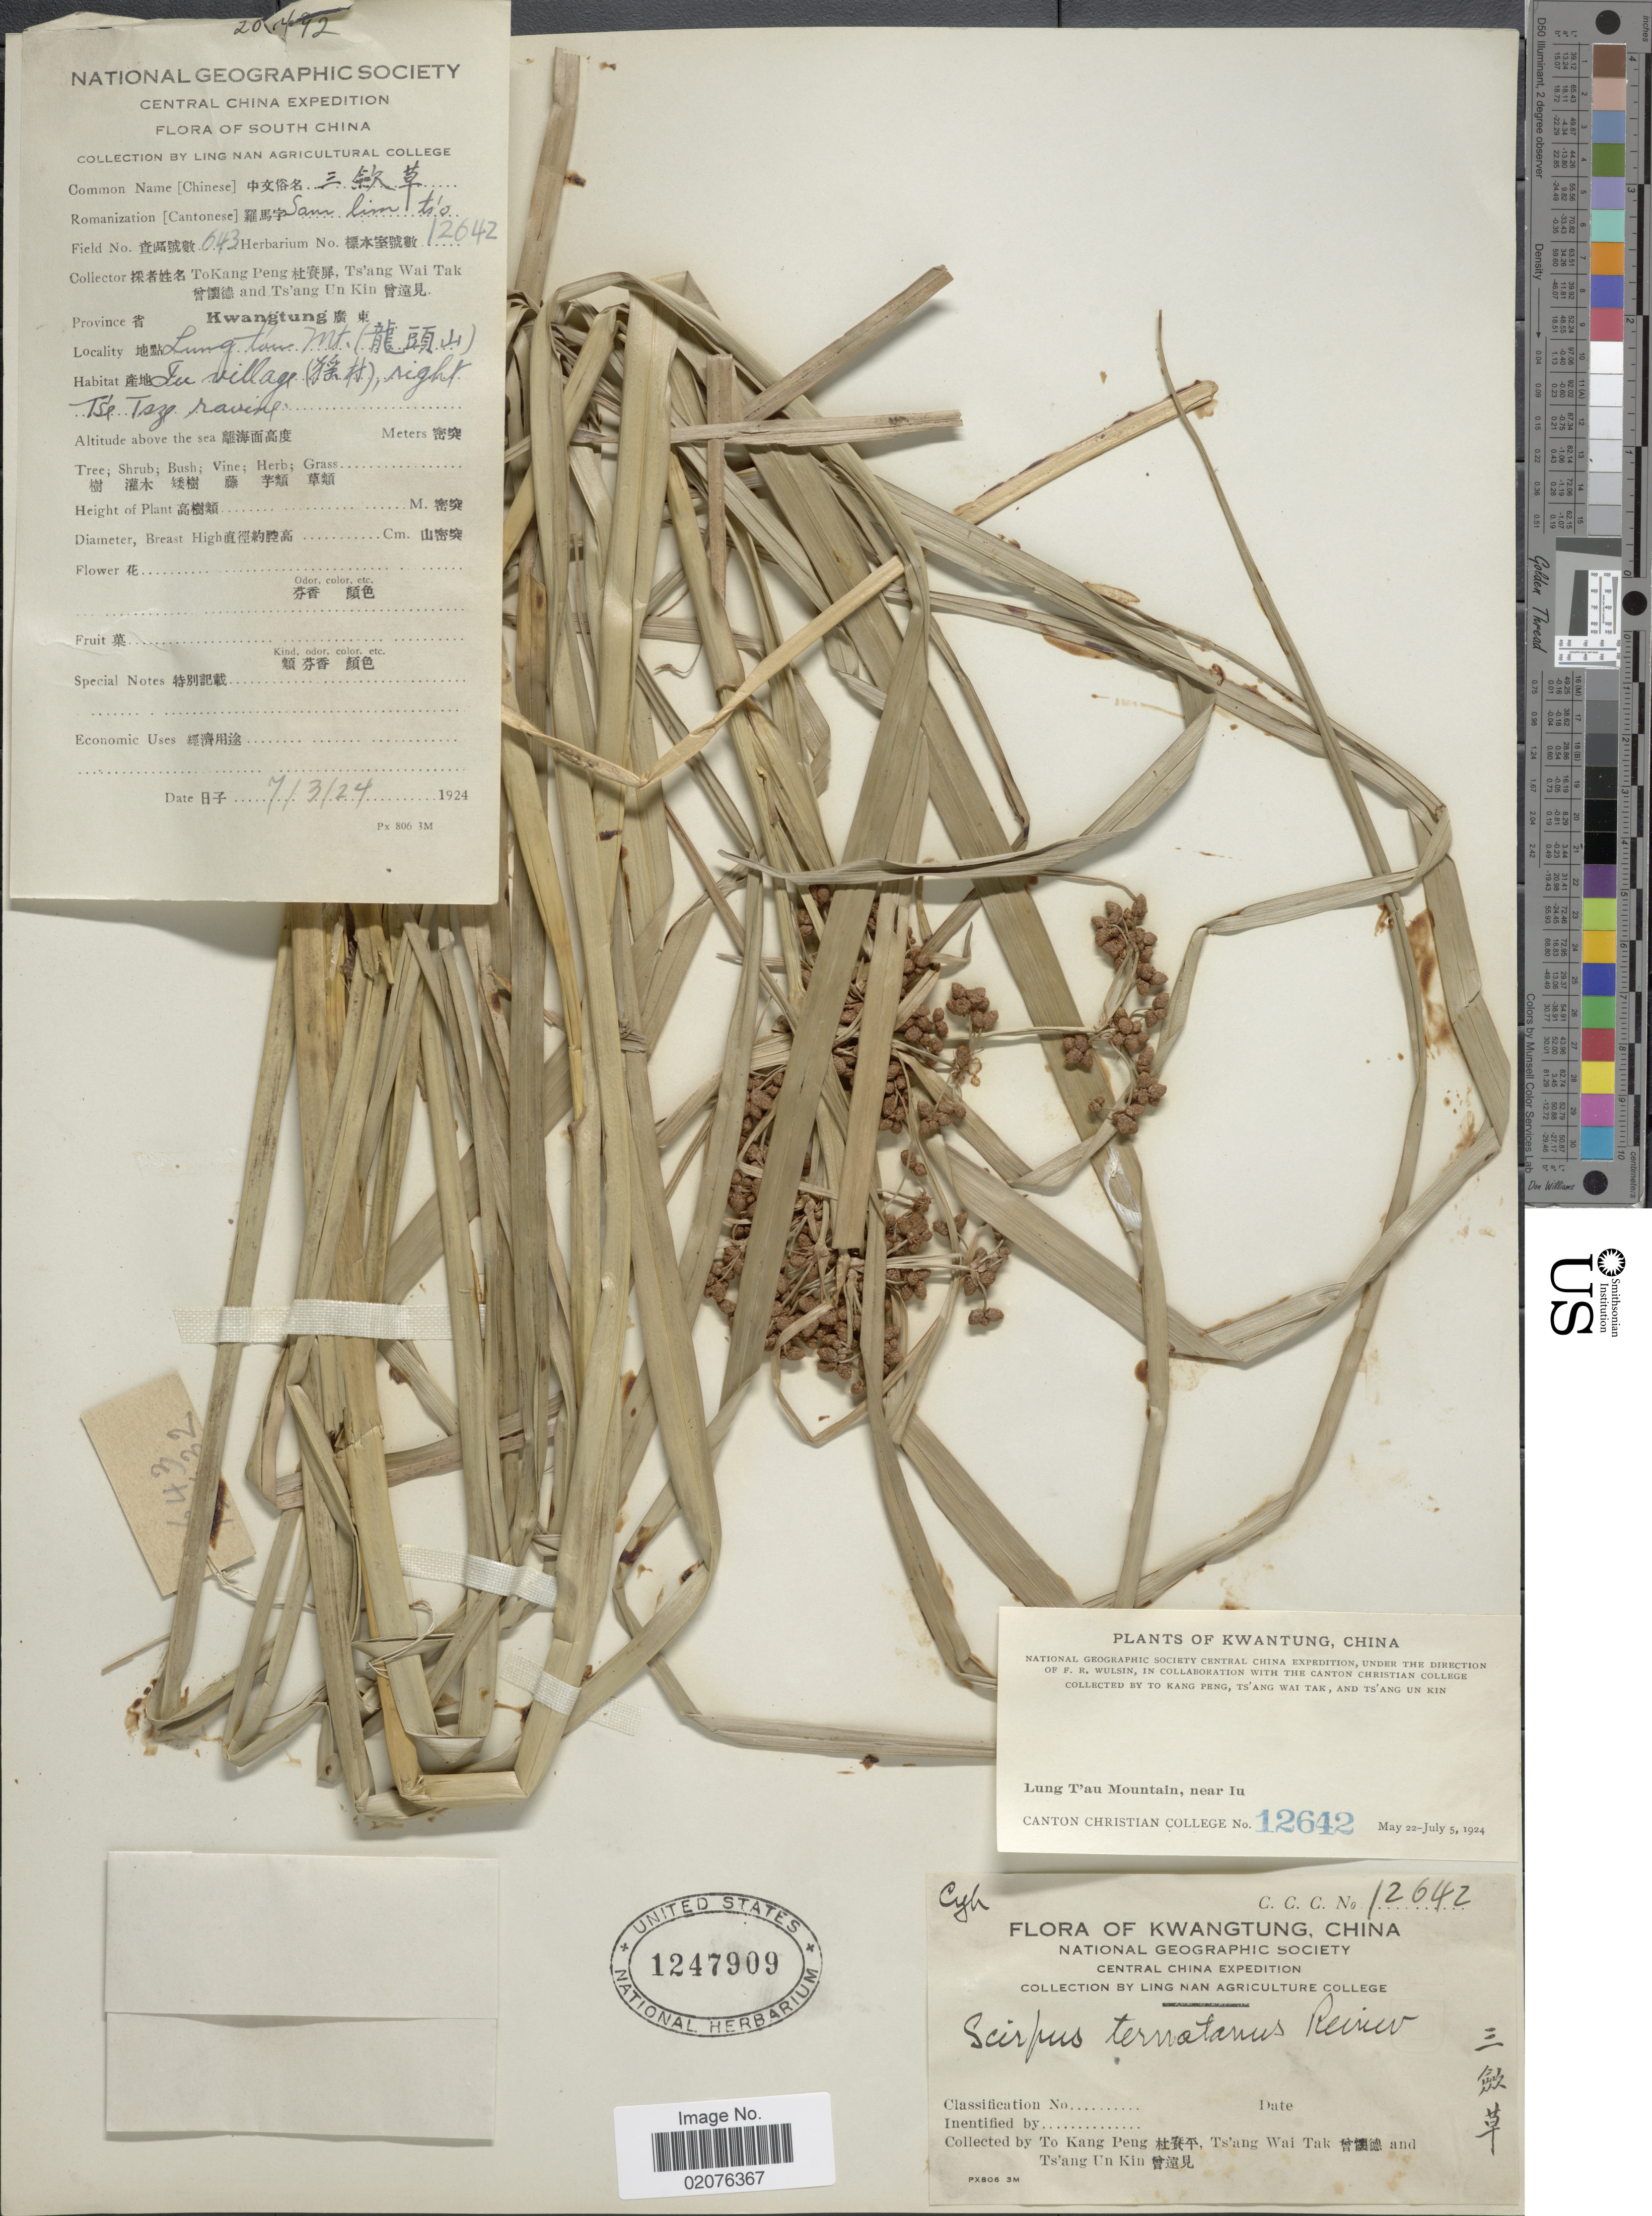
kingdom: Plantae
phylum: Tracheophyta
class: Liliopsida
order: Poales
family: Cyperaceae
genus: Scirpus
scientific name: Scirpus ternatanus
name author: Reinw. ex Miq.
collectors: T. K. Peng, W. T. Tsang & Ts' Ang Un Kin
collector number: C. C. C. 12642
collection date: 1924-03-07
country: China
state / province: Guangdong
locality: Central China, Lung Tun Mt. In villag eright Tse tsze ravins. South China. Kwangtung [interpreted]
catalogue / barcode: US 1247909